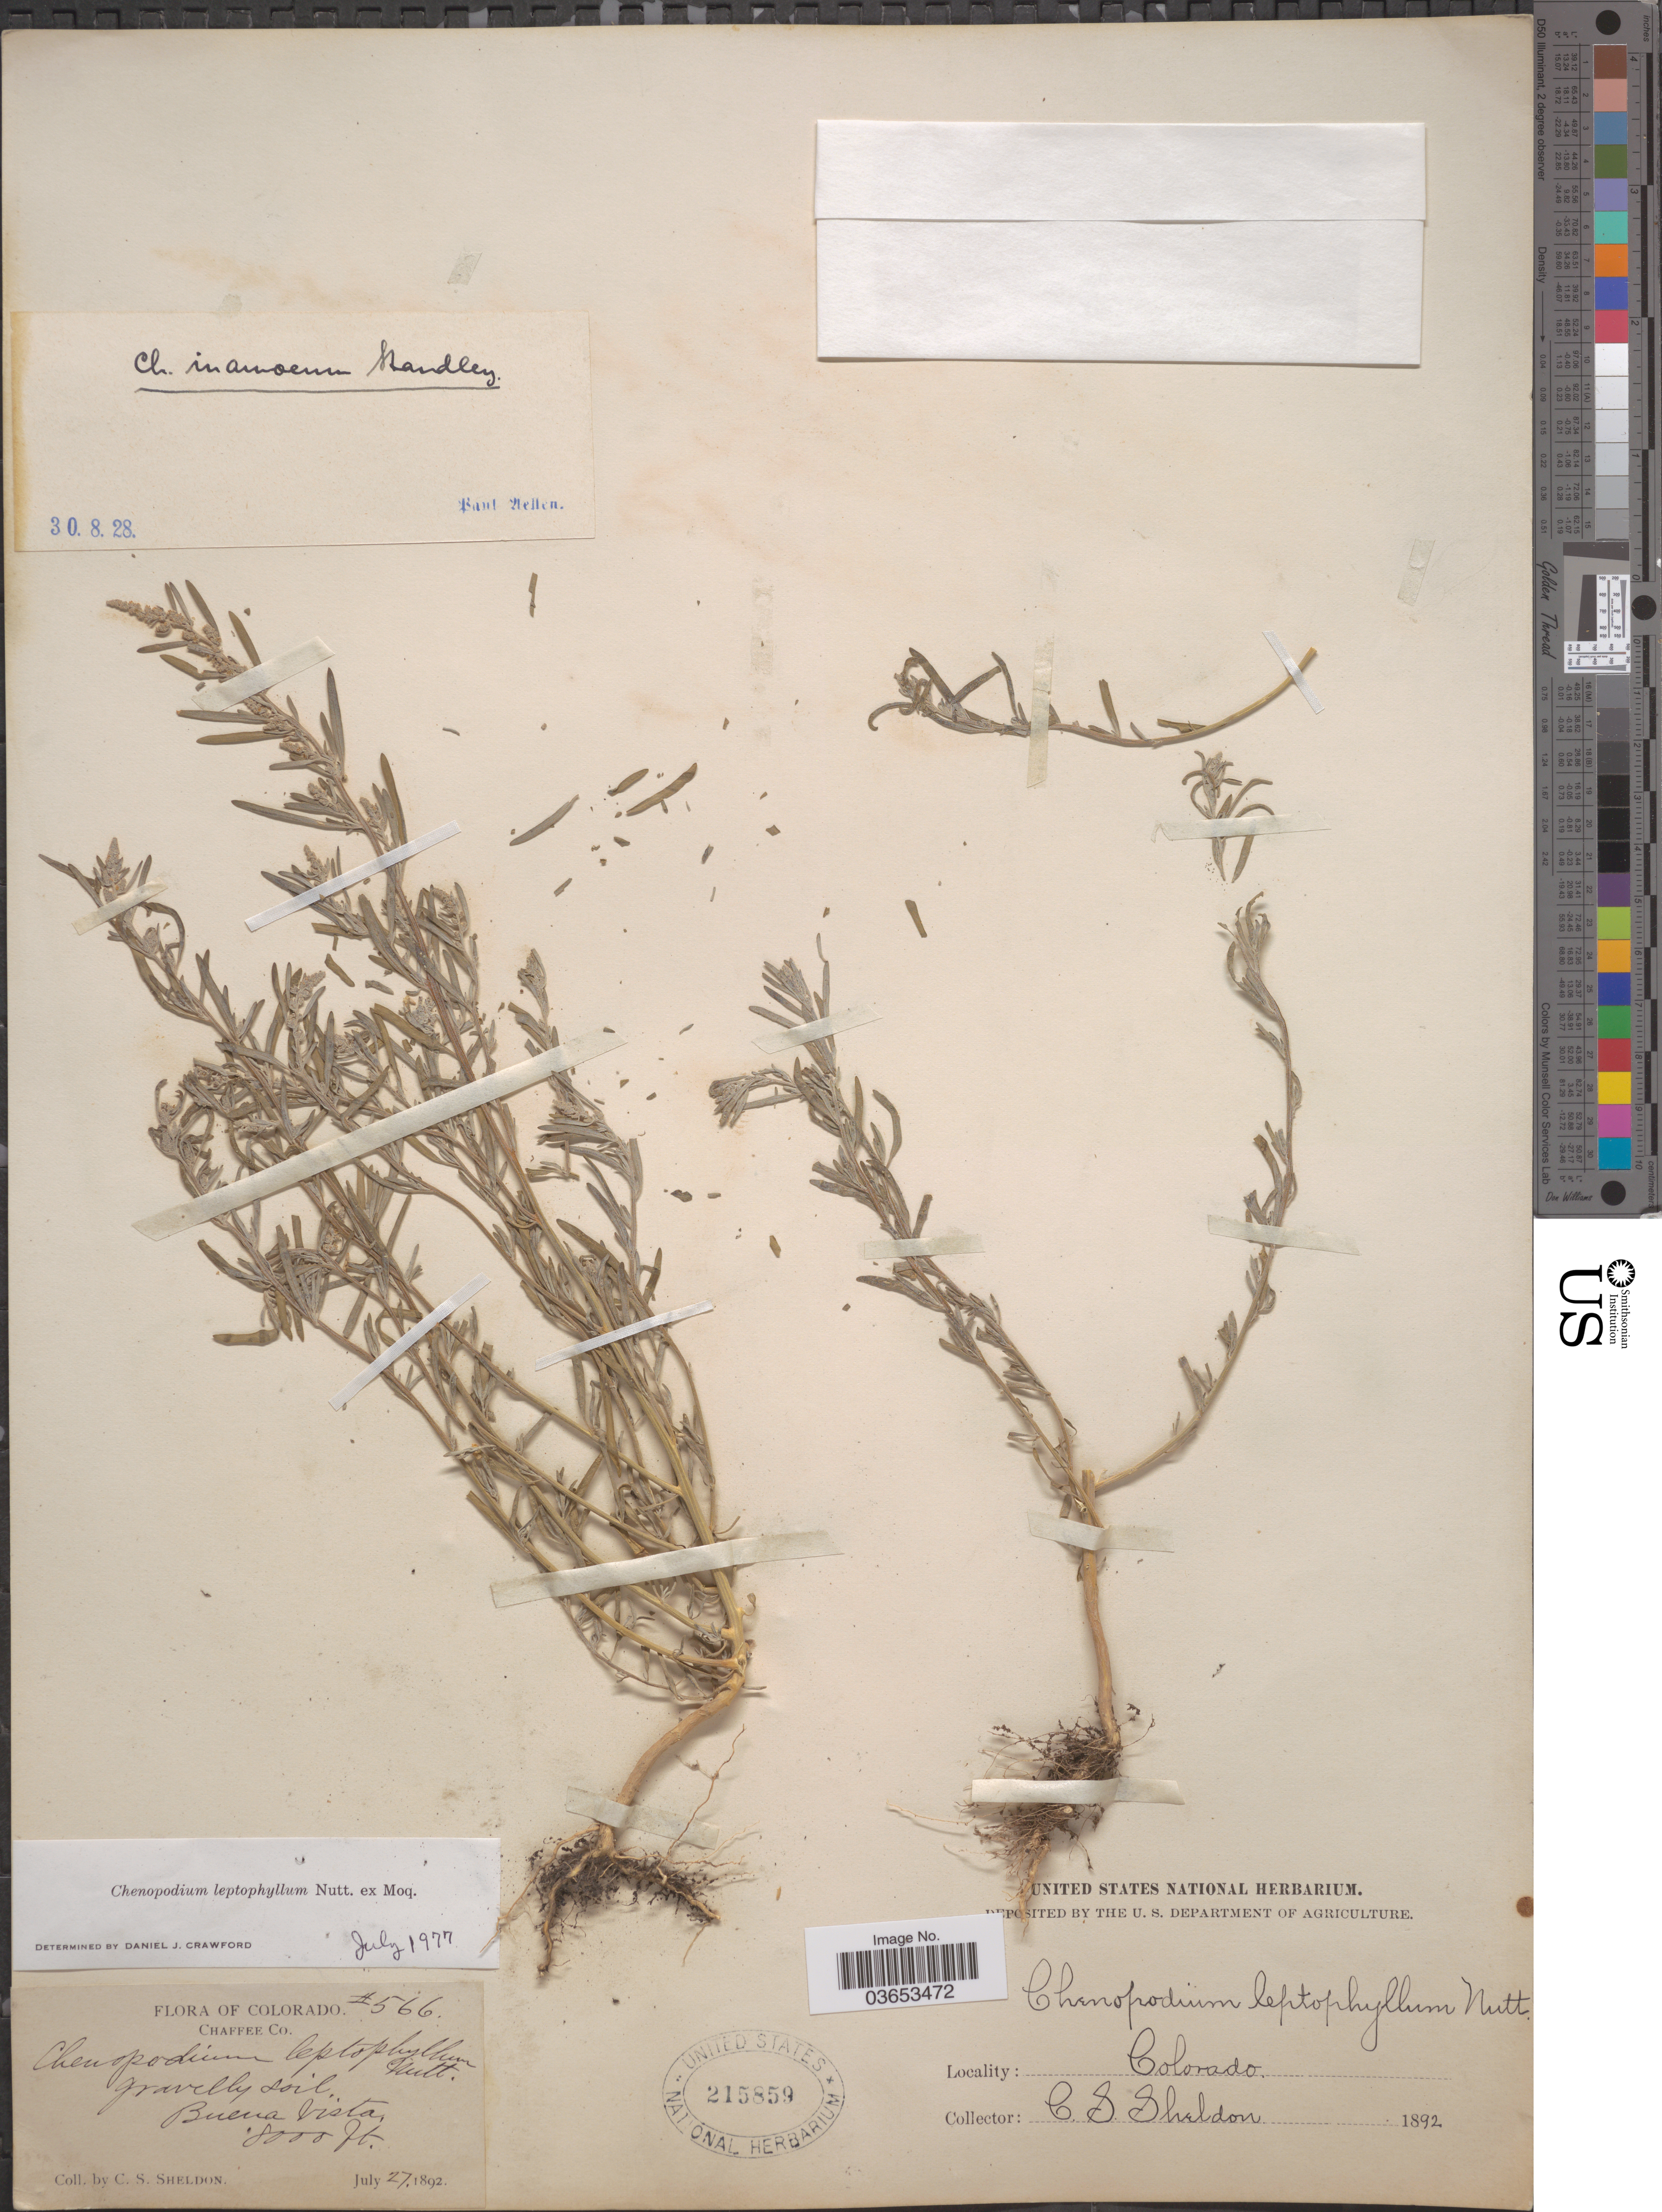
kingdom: Plantae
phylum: Tracheophyta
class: Magnoliopsida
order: Caryophyllales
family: Amaranthaceae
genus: Chenopodium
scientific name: Chenopodium leptophyllum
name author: (Moq.) Nutt. ex S. Watson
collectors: C. S. Sheldon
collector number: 566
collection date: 1892-07-27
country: United States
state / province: Colorado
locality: Chaffee Co. Buena Vista.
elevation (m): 2438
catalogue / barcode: US 215859